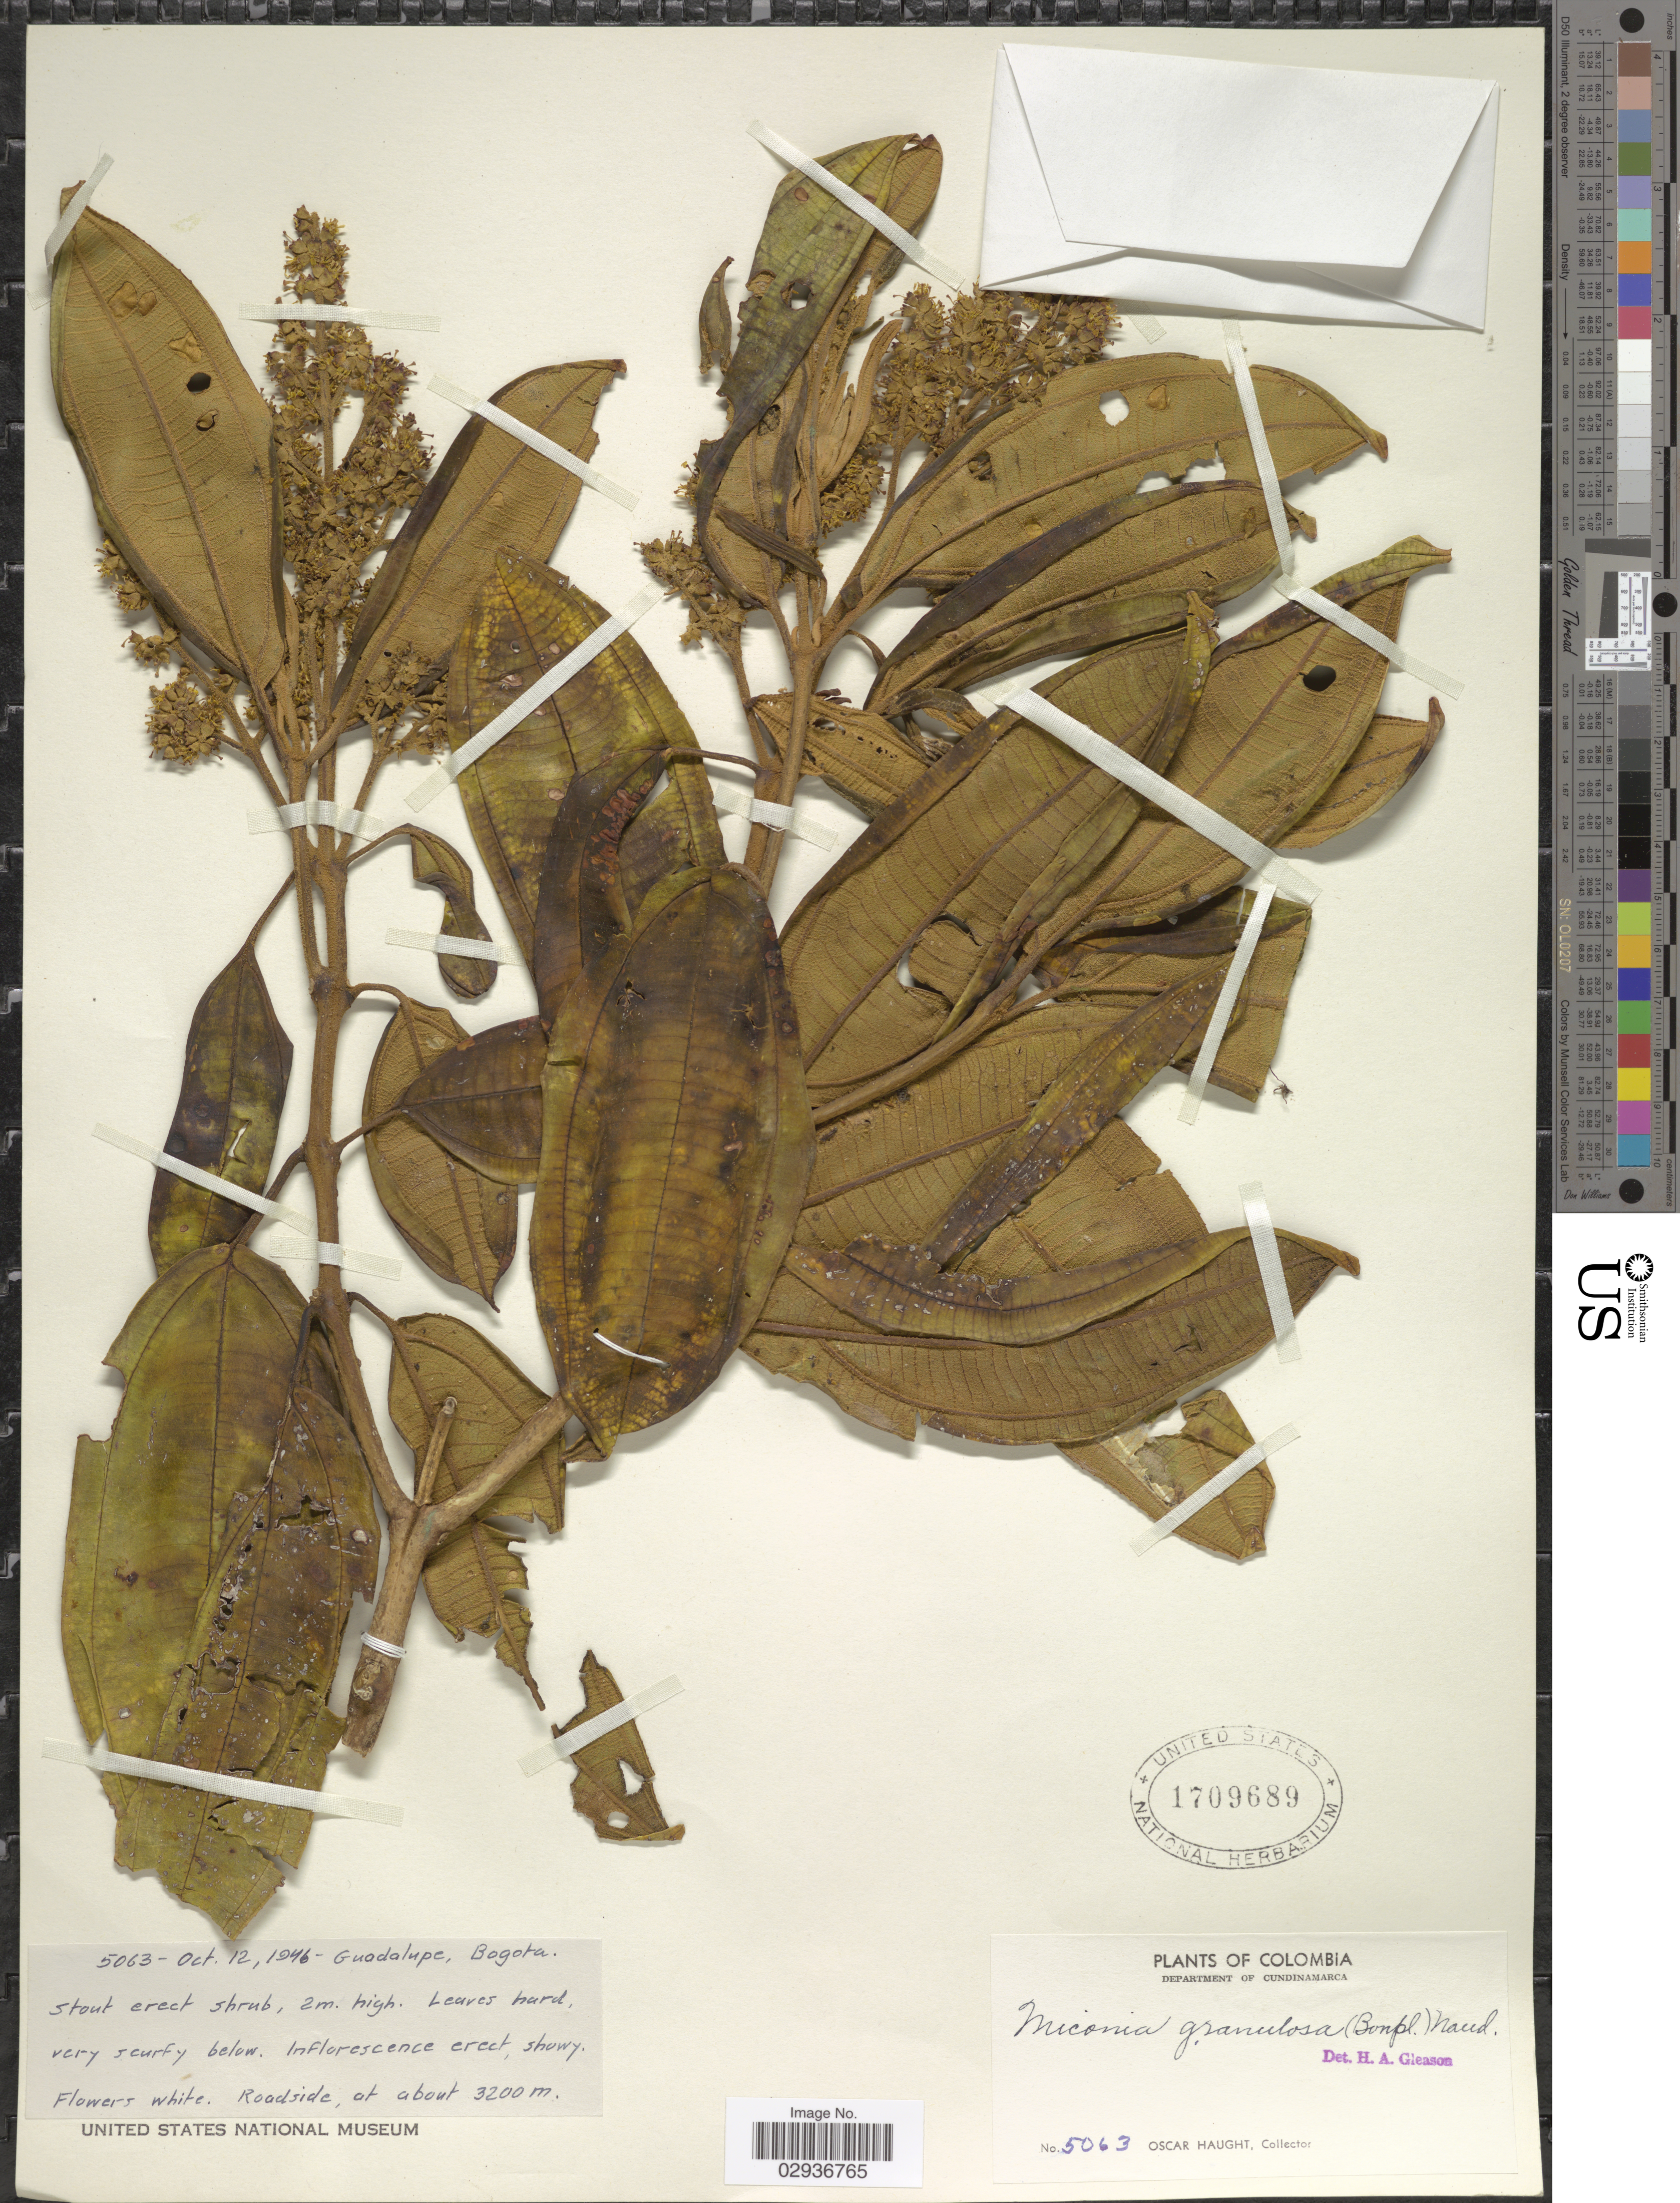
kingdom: Plantae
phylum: Tracheophyta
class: Magnoliopsida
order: Myrtales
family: Melastomataceae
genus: Miconia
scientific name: Miconia biappendiculata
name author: (Naudin) L. Uribe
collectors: O. L. Haught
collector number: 5063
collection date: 1946-10-12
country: Colombia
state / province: Cundinamarca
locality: Guadalupe, Bogota. Department of Cundinamarca.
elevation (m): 3200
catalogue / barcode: US 1709689